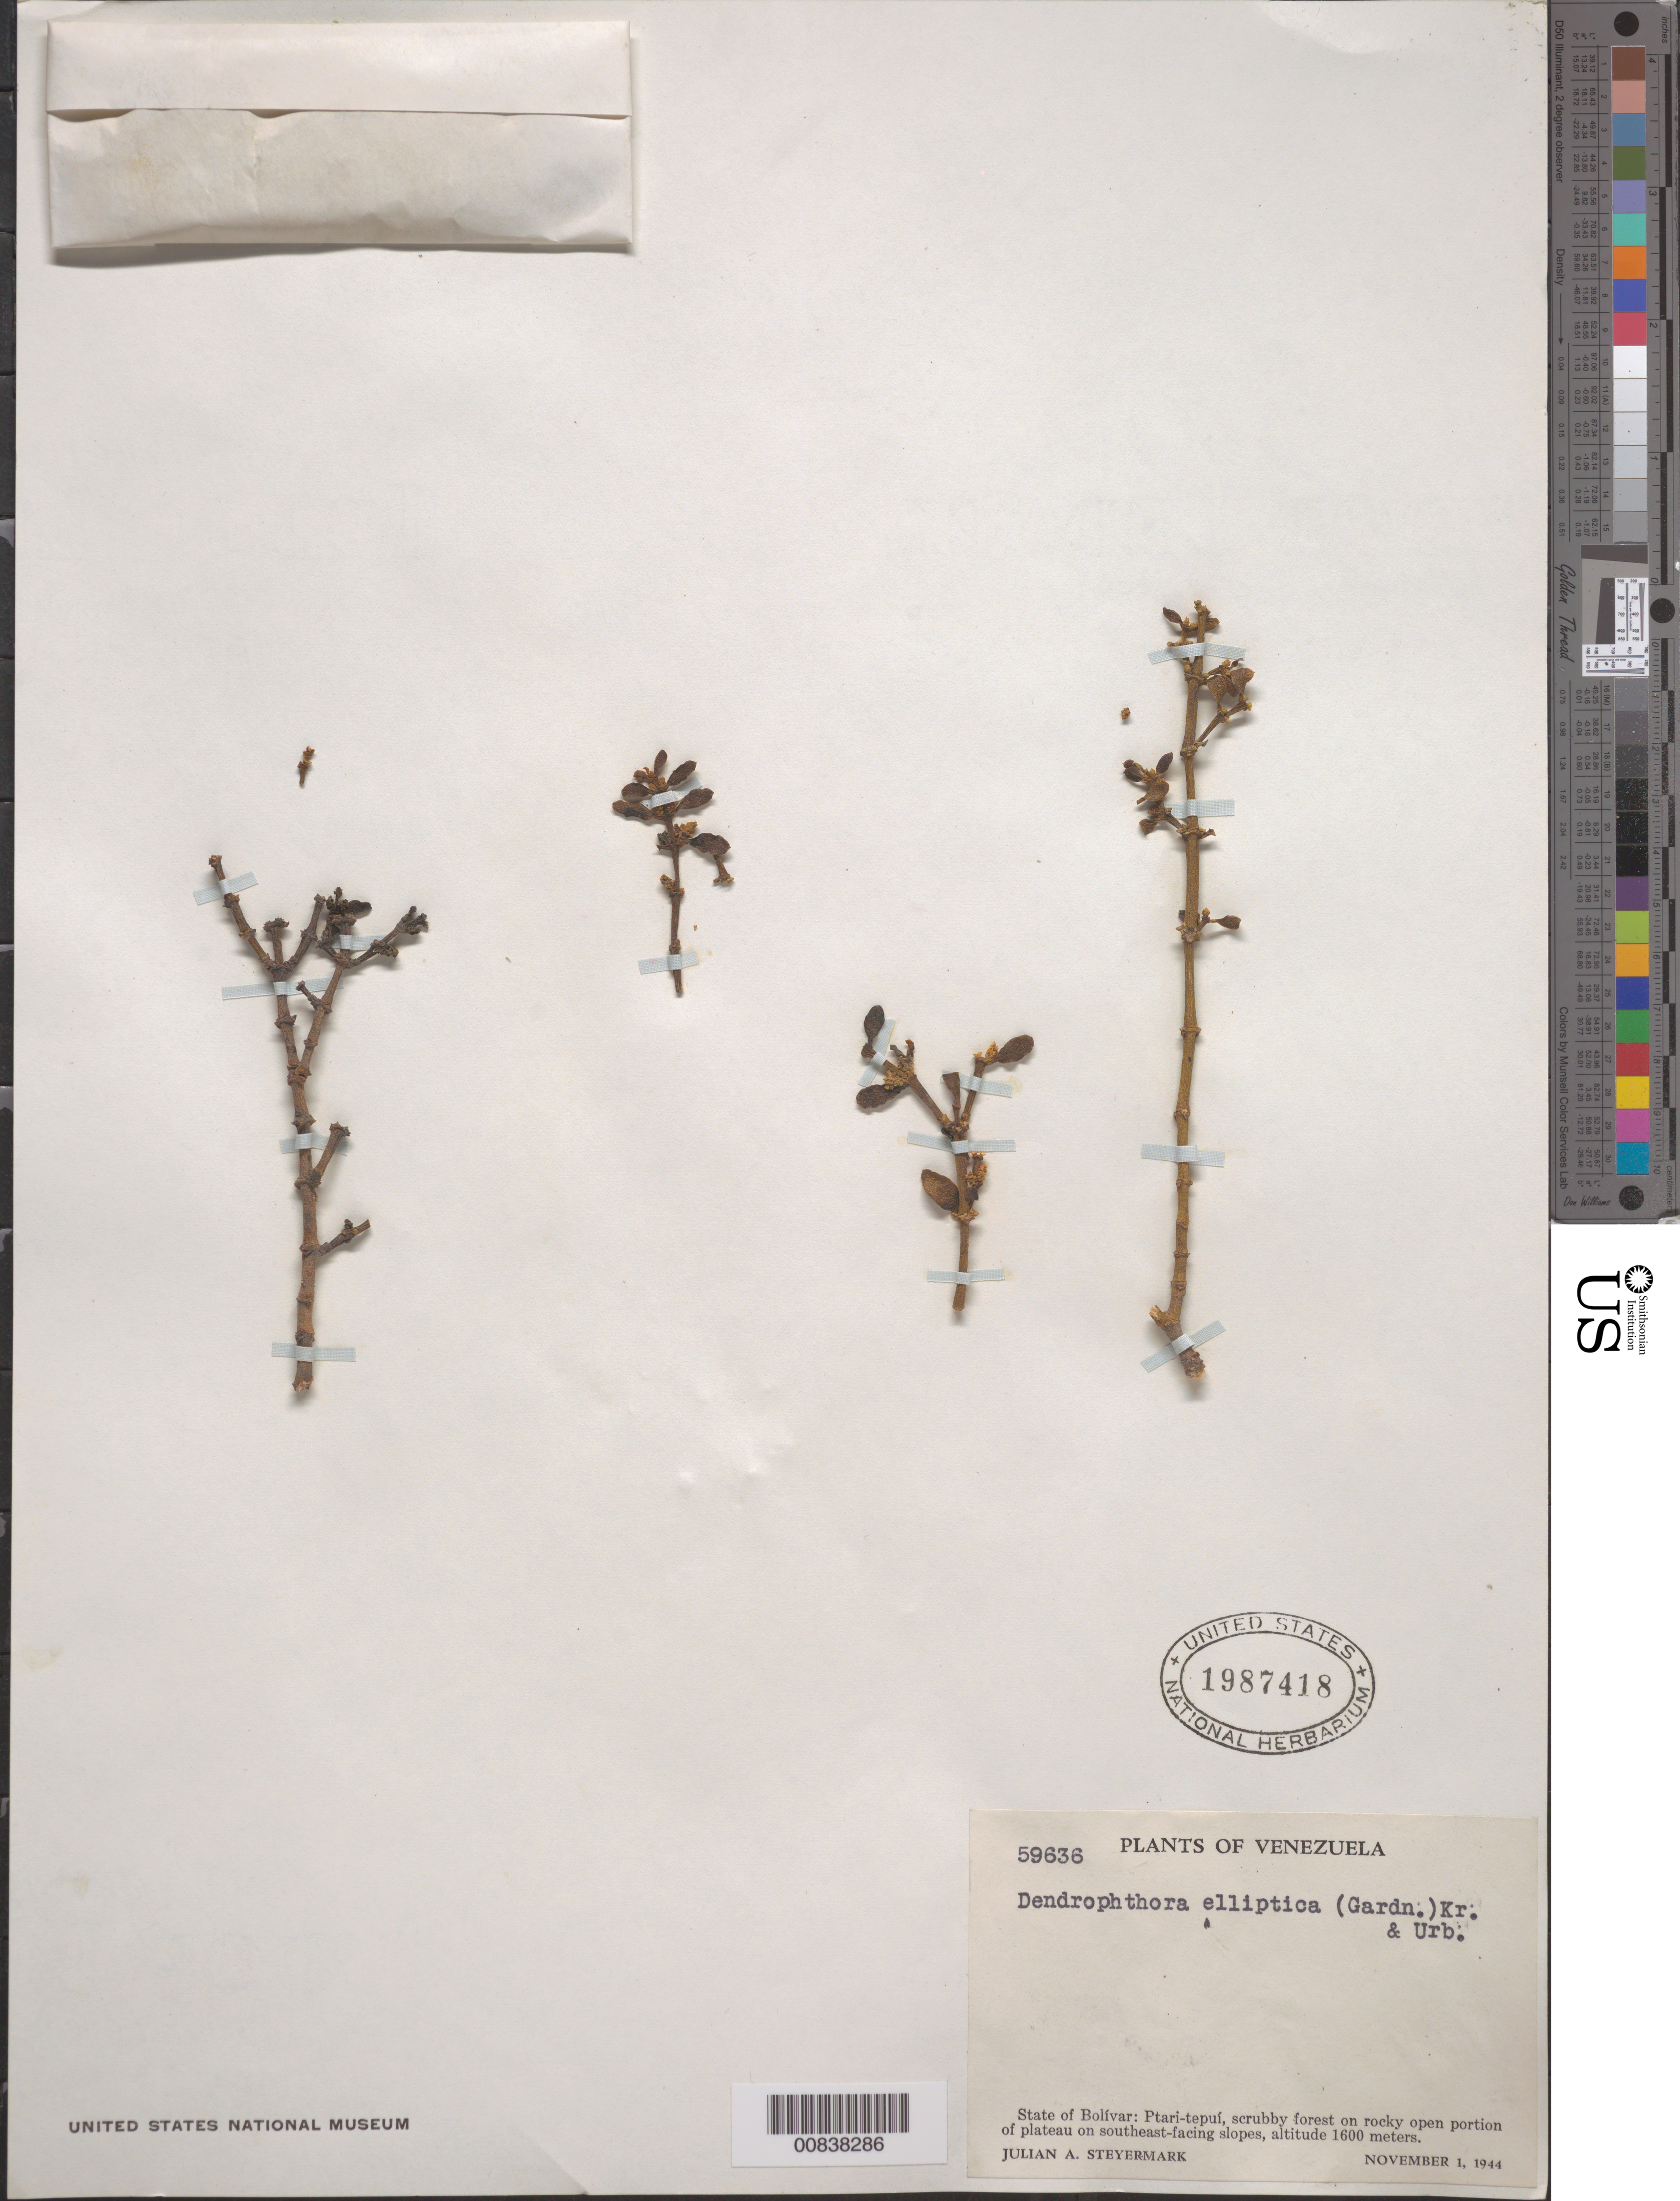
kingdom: Plantae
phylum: Tracheophyta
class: Magnoliopsida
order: Santalales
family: Viscaceae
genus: Dendrophthora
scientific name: Dendrophthora elliptica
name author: (Gardner) Krug & Urb.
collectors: J. Steyermark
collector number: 59636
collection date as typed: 1-Nov-44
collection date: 1944-11-01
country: Venezuela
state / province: Bolívar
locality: Ptari-tepuí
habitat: Scrubby forest on rocky open plateau, SE facing slopes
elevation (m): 1600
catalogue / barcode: US 1987418